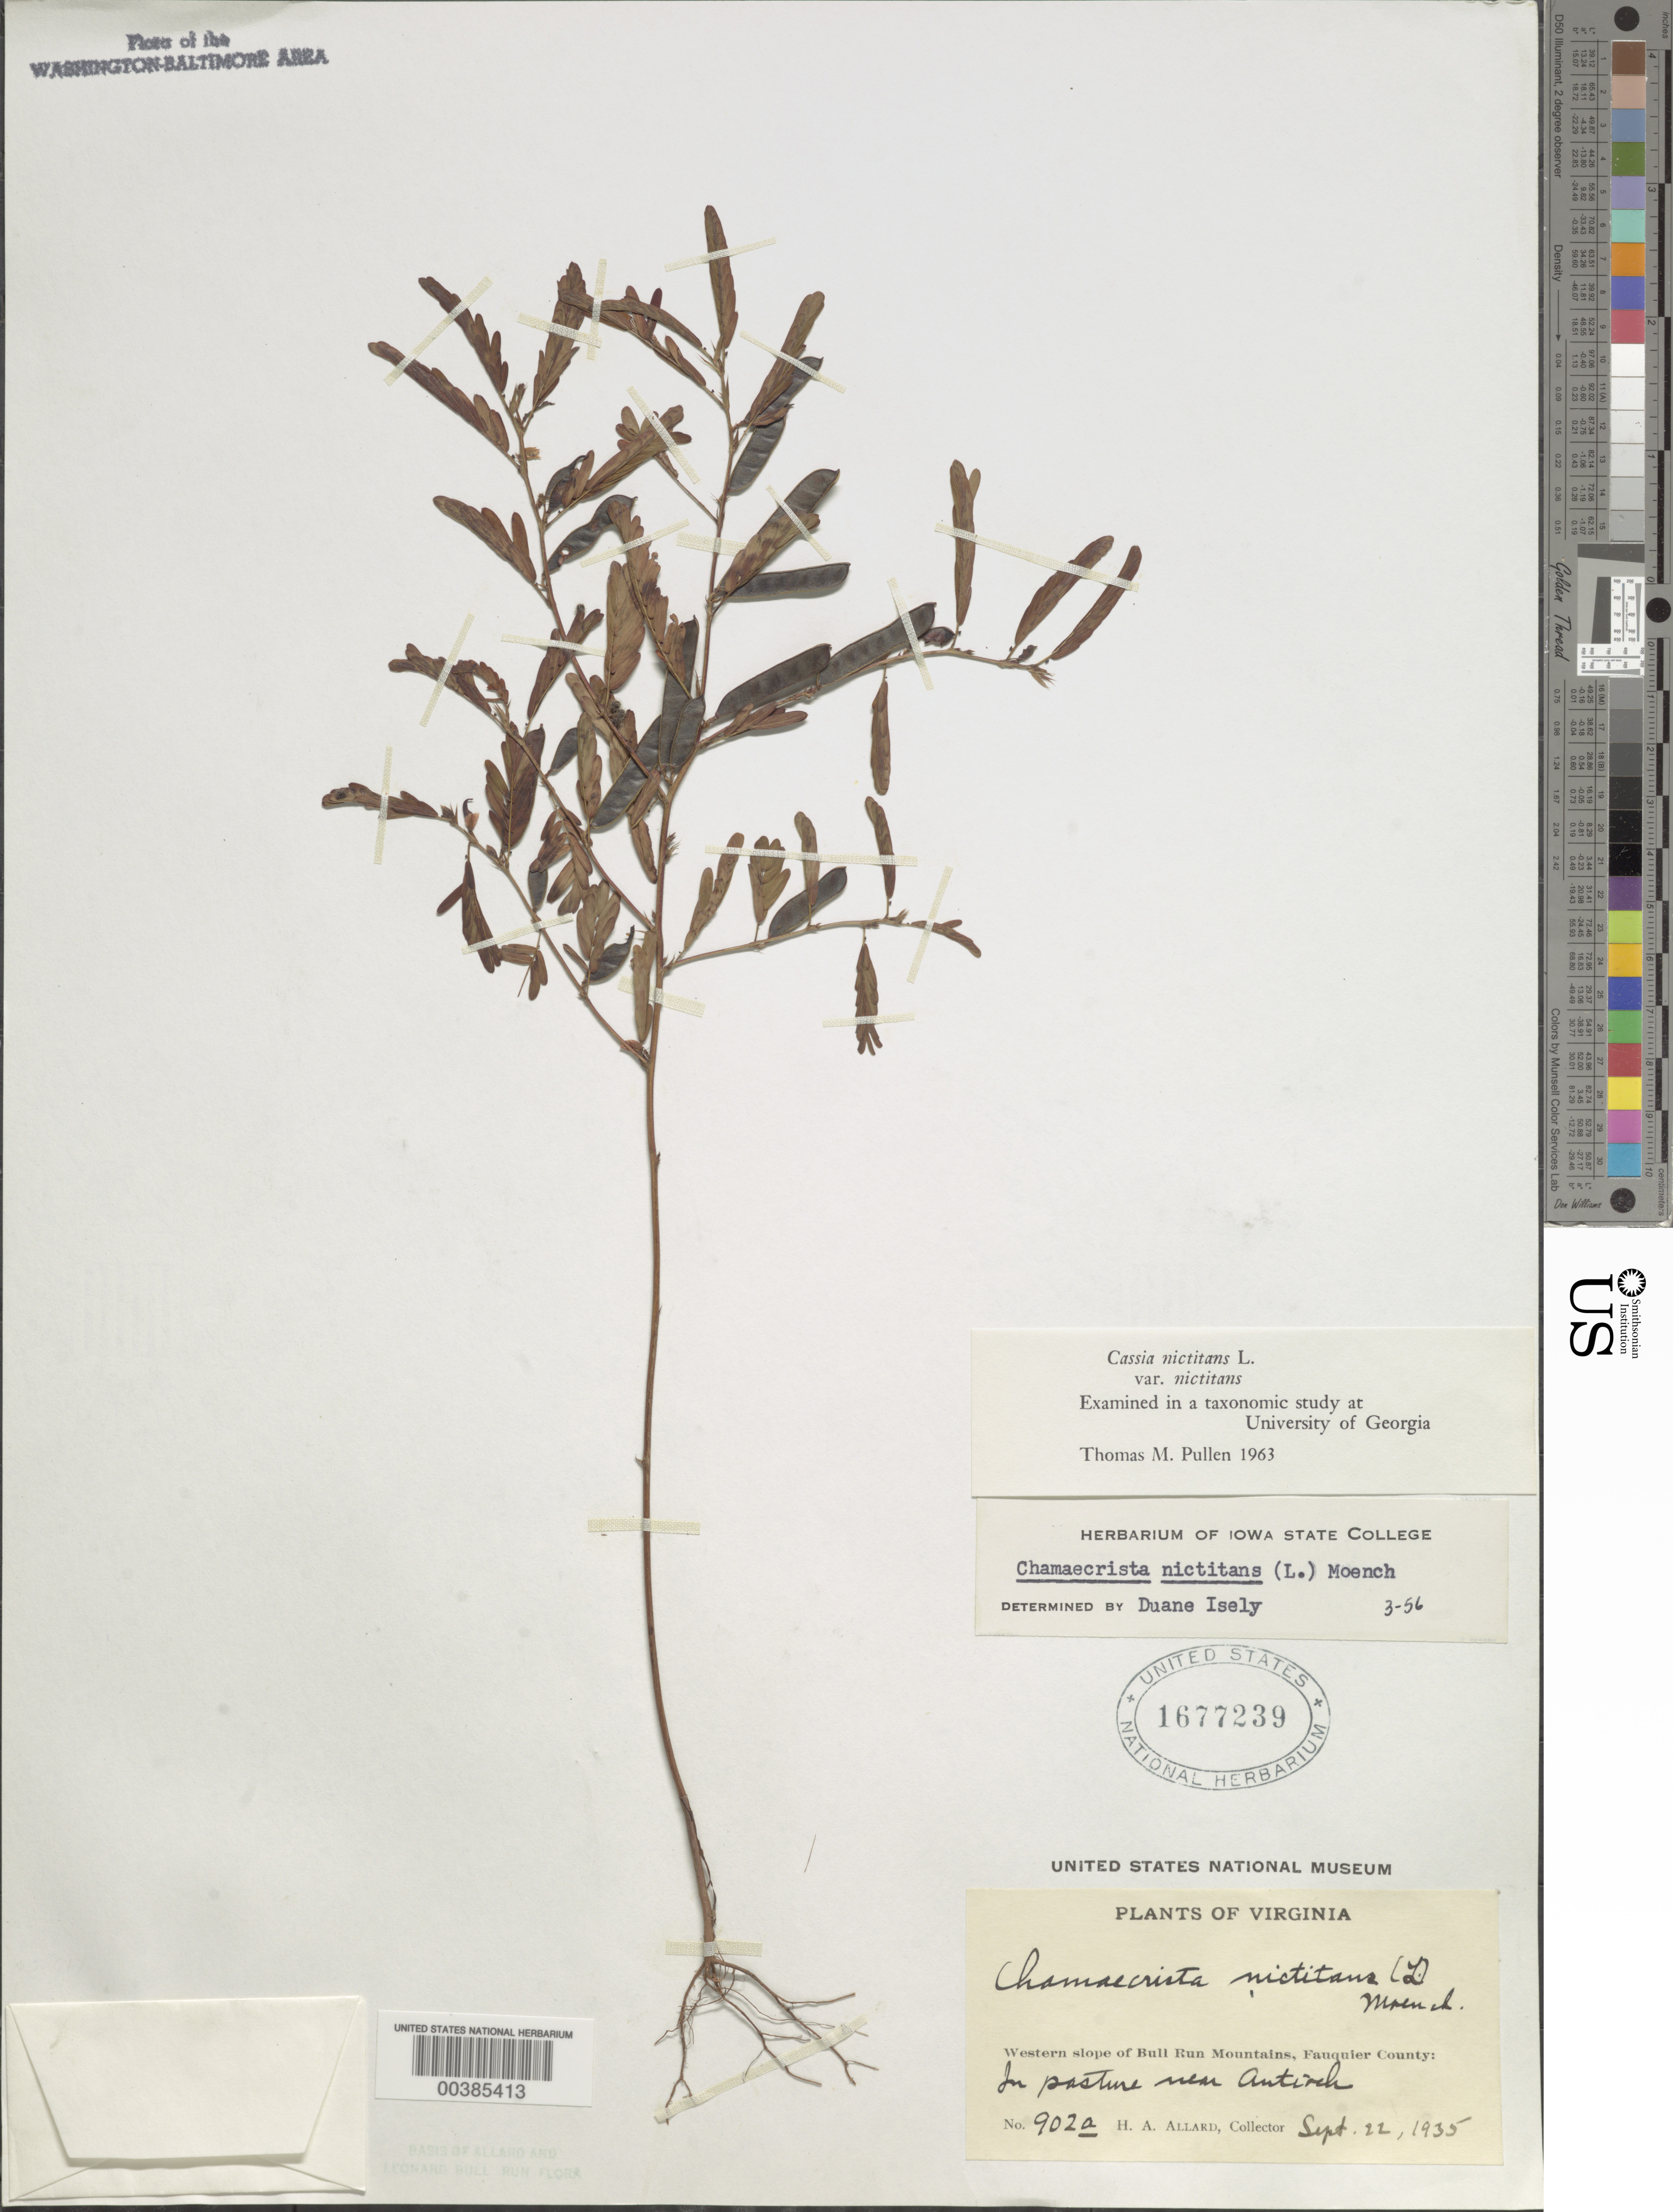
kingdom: Plantae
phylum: Tracheophyta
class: Magnoliopsida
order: Fabales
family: Fabaceae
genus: Chamaecrista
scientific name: Chamaecrista nictitans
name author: (L.) Moench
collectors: H. A. Allard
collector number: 902A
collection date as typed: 22 Sep 1935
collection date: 1935-09-22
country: United States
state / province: Virginia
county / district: Fauquier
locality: Near Antioch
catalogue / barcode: US 1677239